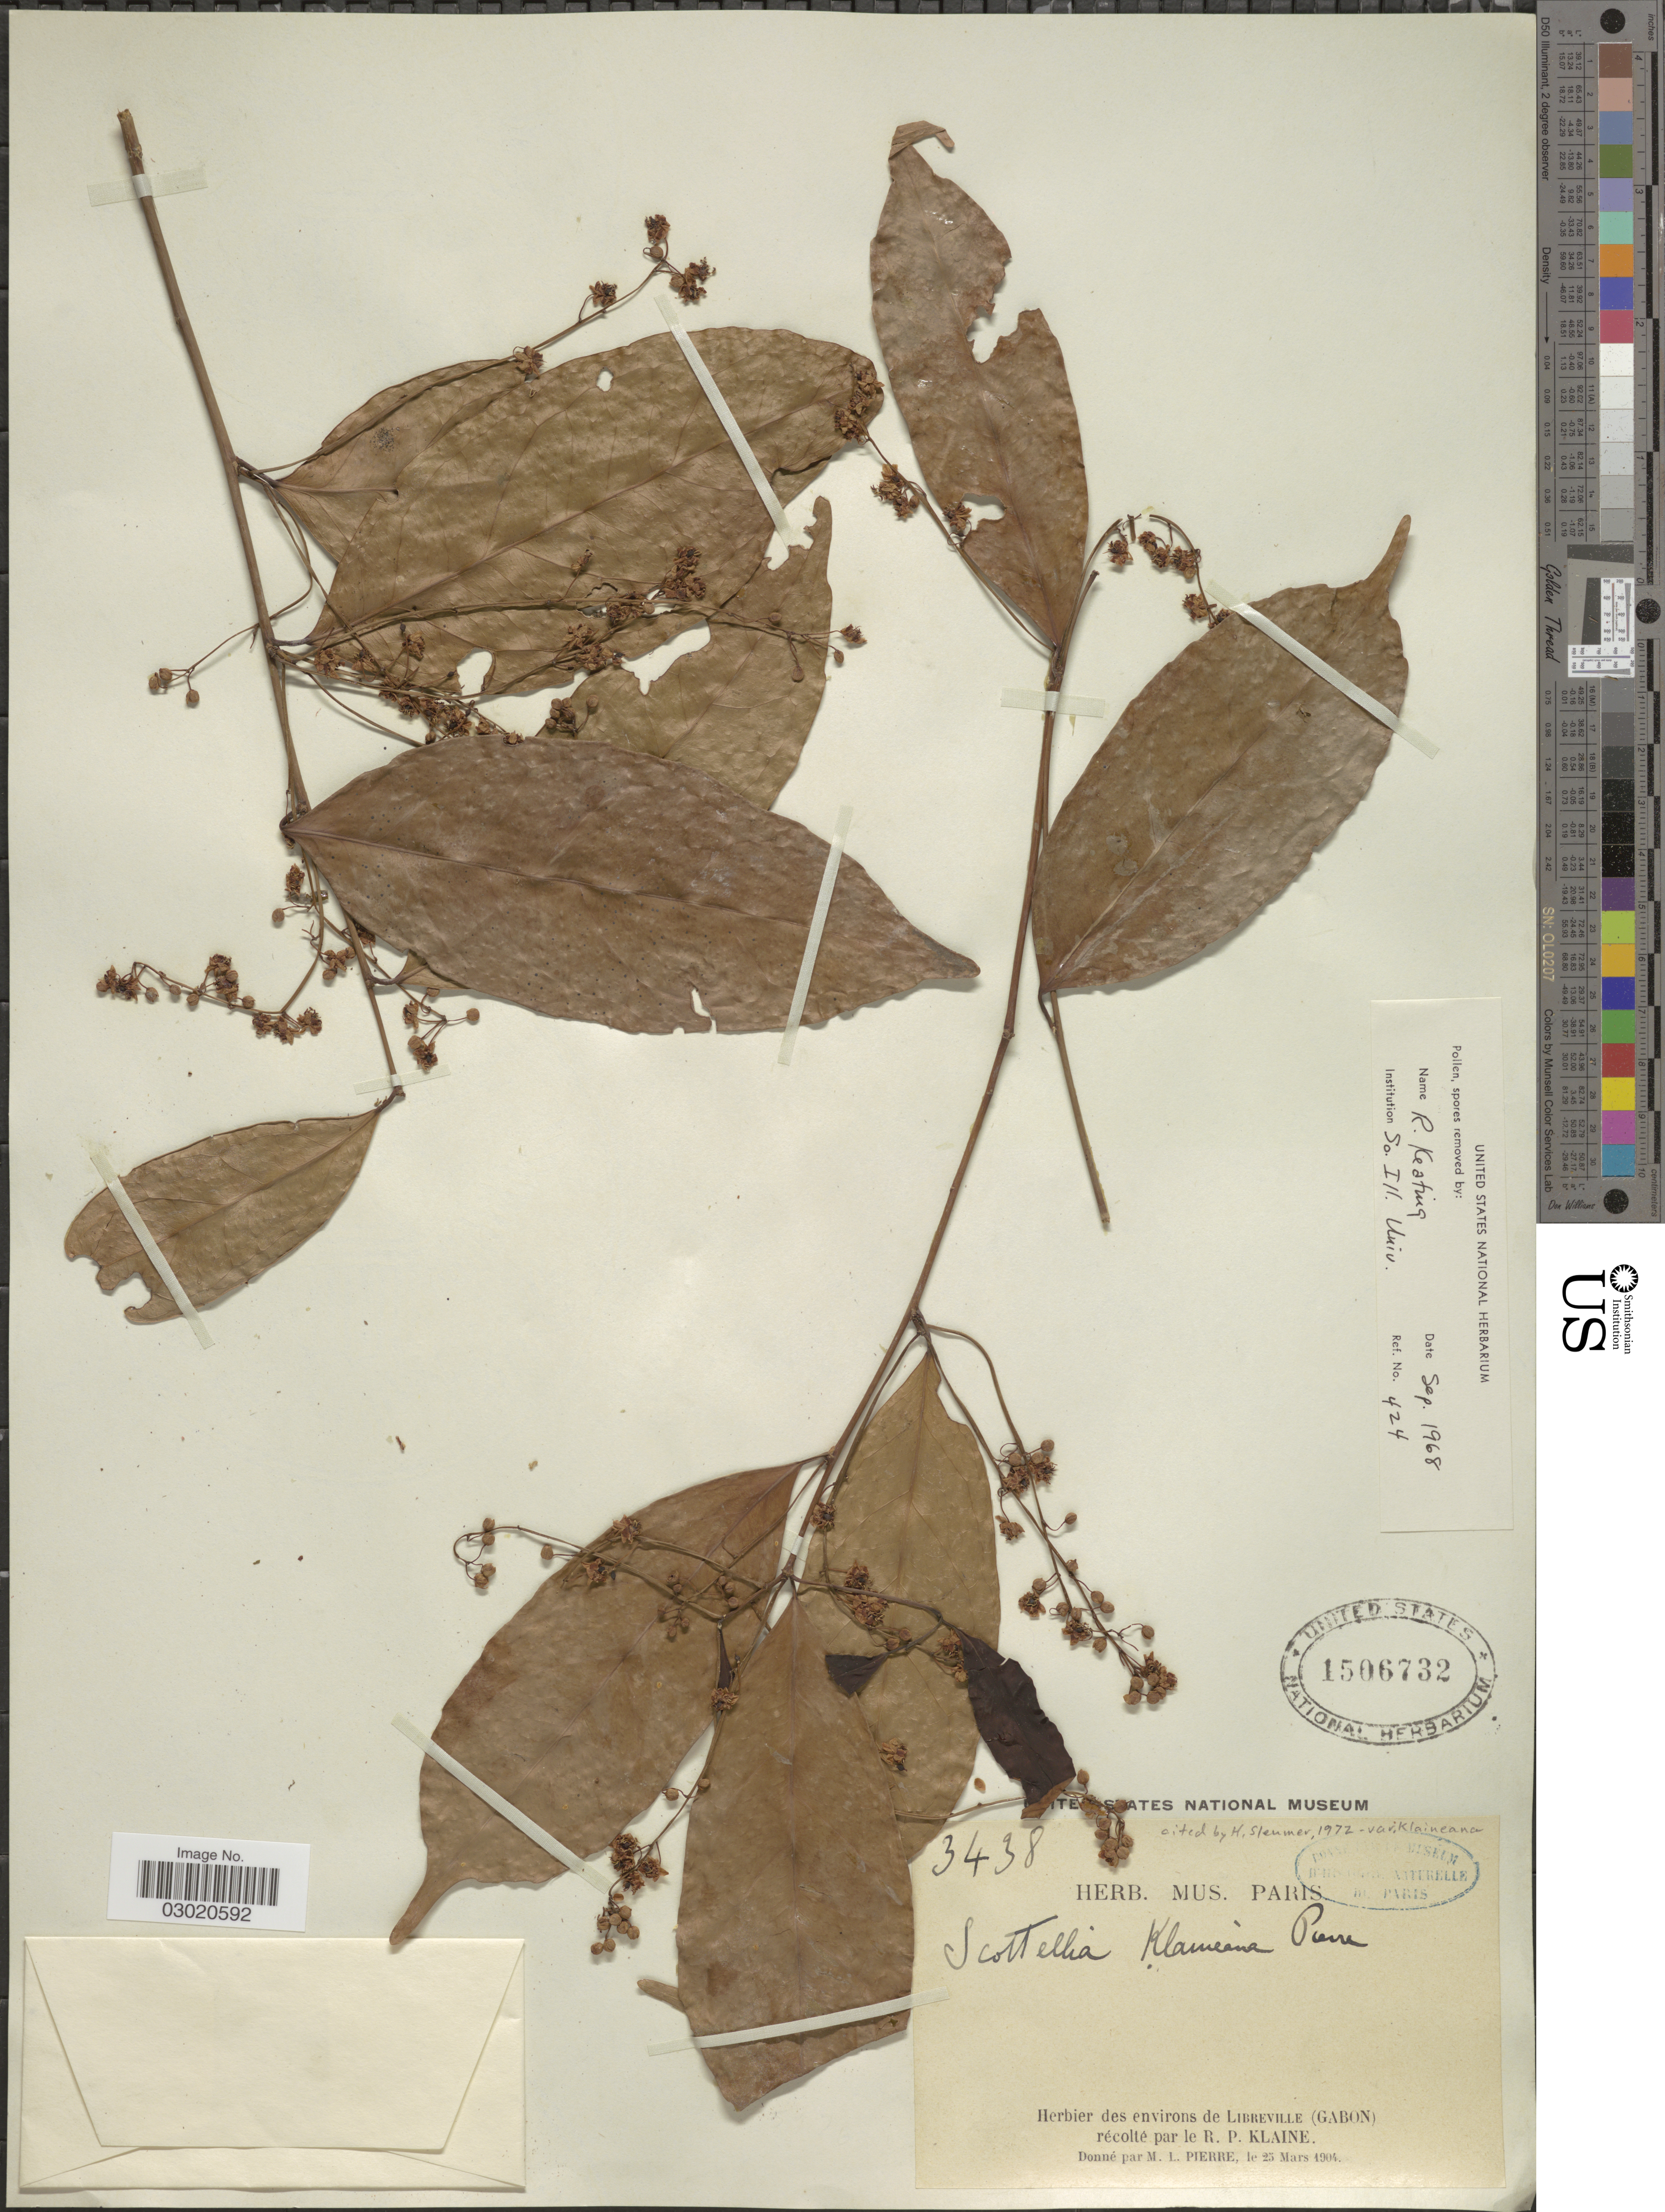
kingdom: Plantae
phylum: Tracheophyta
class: Magnoliopsida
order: Malpighiales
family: Achariaceae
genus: Scottellia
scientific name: Scottellia klaineana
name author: Pierre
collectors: M. L. Pierre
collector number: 3438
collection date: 1904-03-25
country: Gabon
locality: Environs de Libreville.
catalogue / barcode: US 1506732